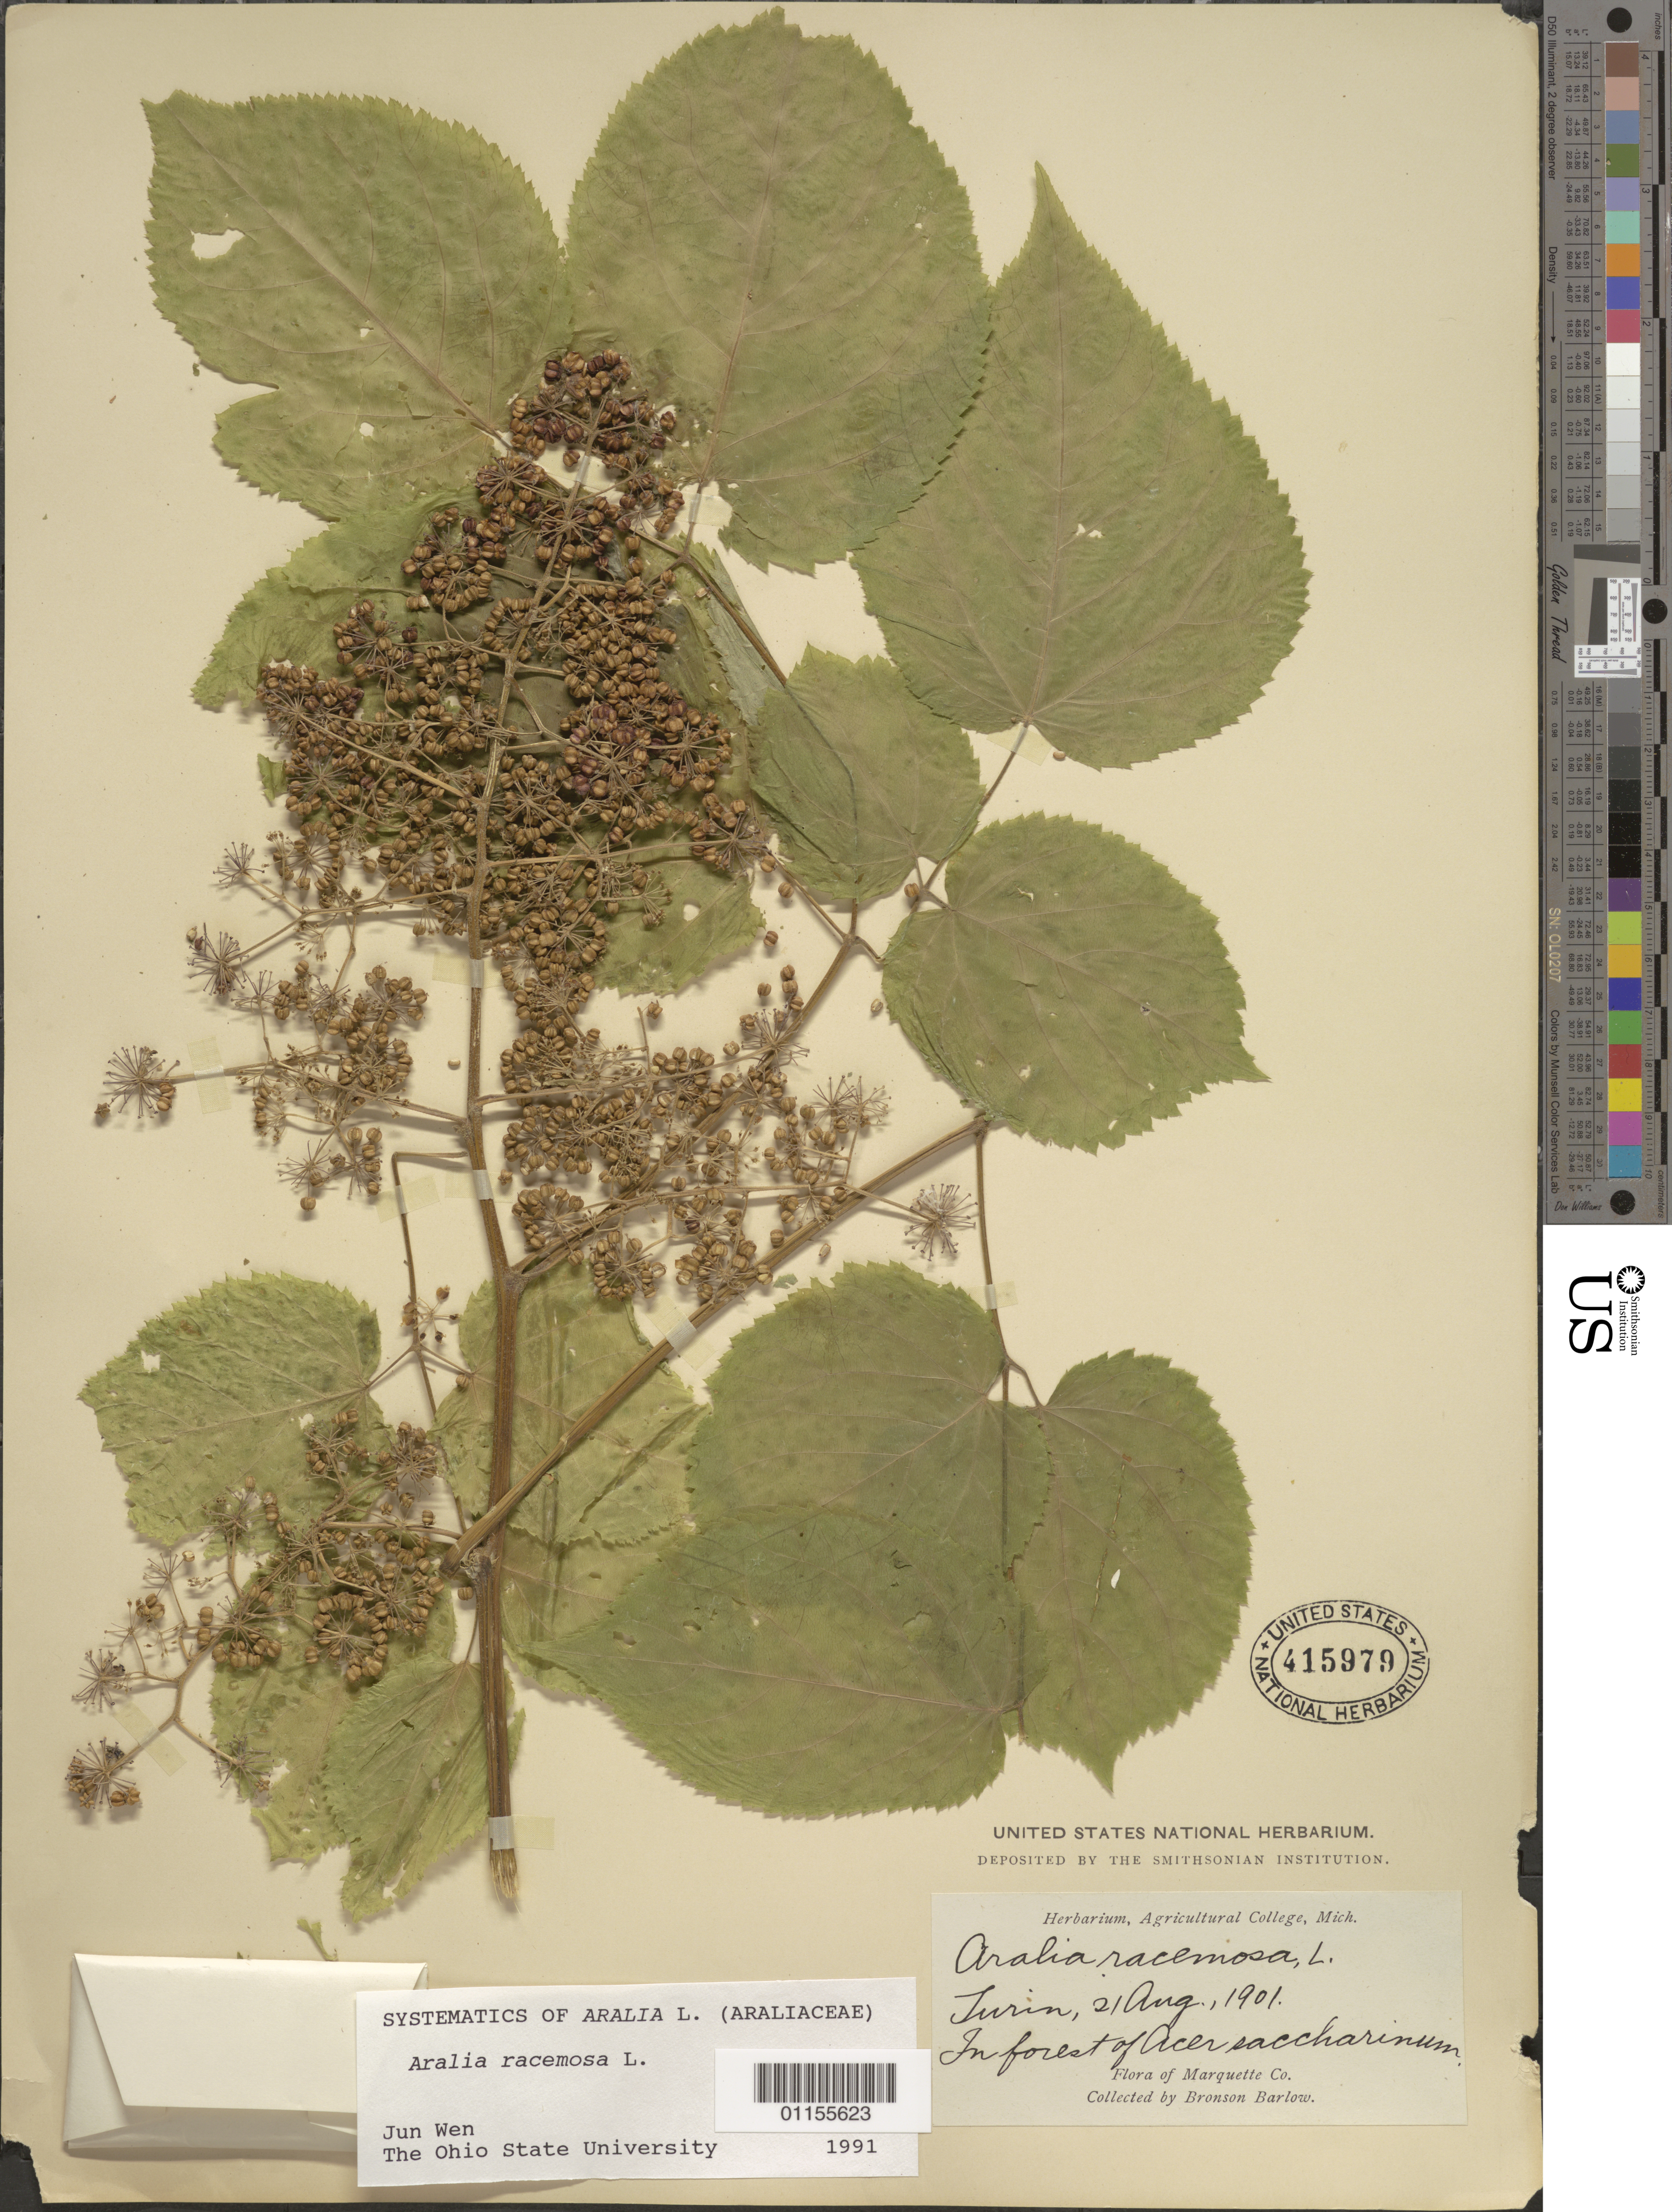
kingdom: Plantae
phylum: Tracheophyta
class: Magnoliopsida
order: Apiales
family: Araliaceae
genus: Aralia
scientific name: Aralia racemosa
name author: L.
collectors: Barlow, B.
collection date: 1901-08-21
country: United States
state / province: Michigan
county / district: Marquette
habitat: In forest.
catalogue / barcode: US 415979